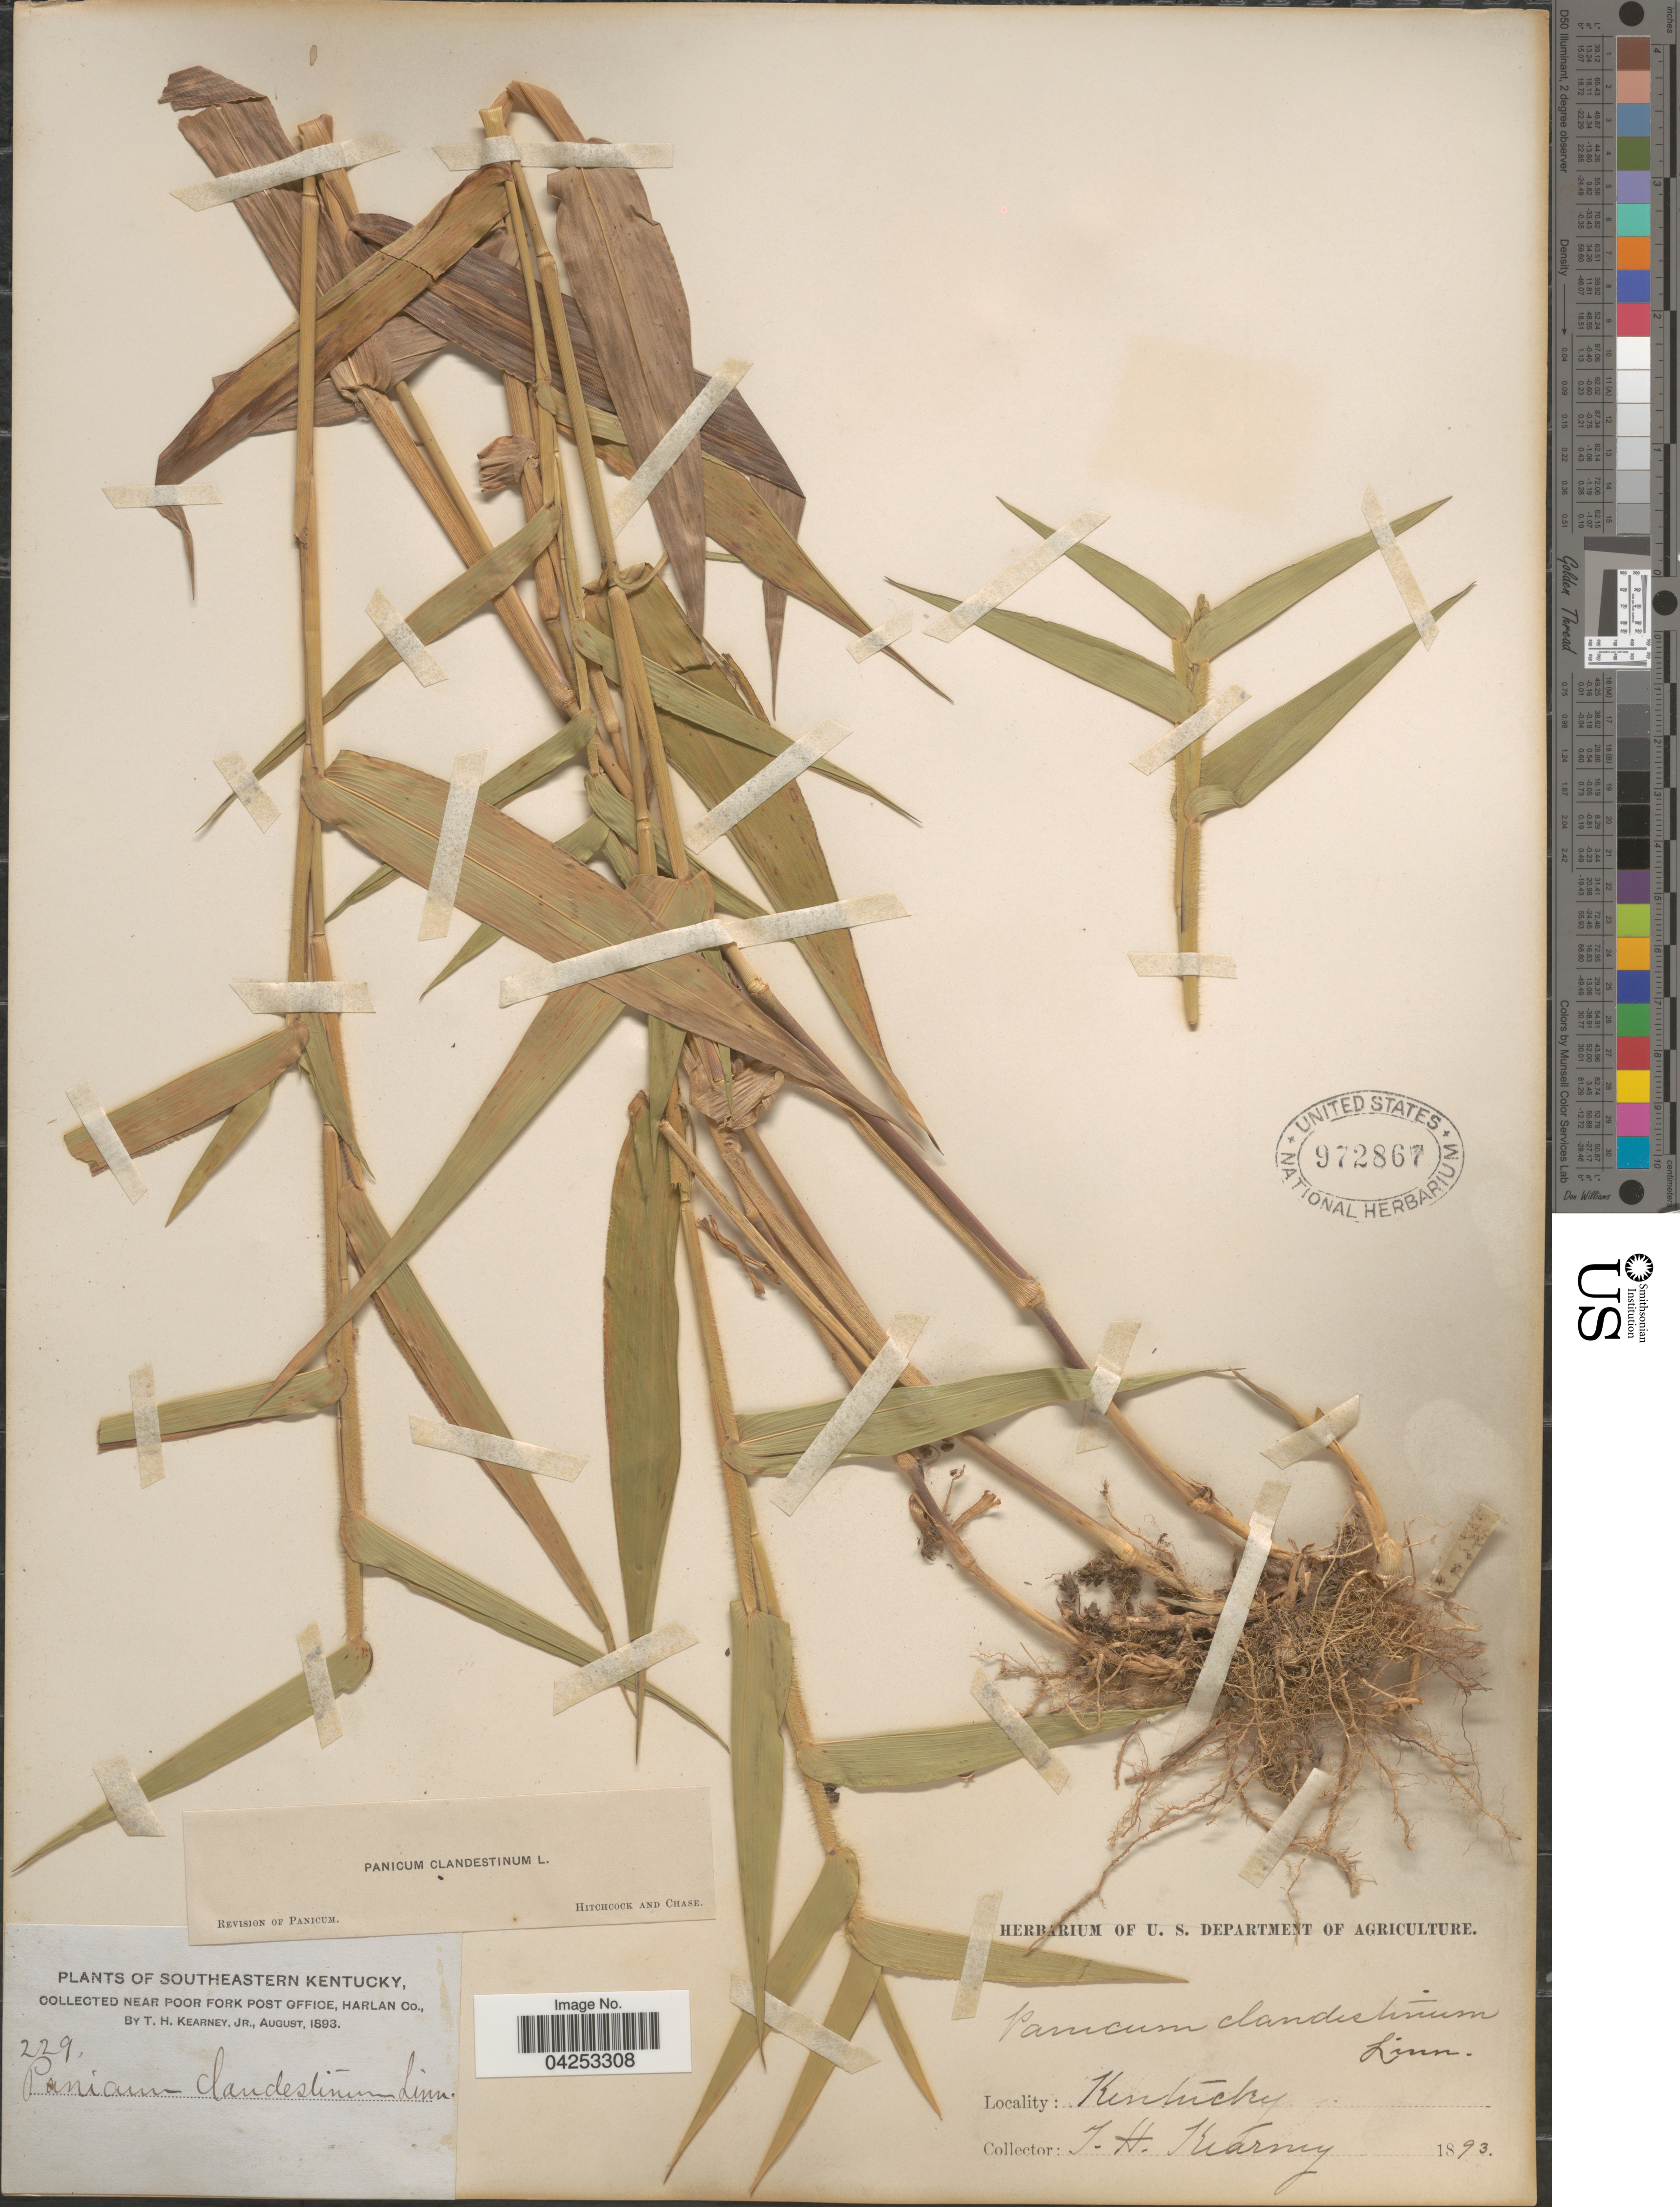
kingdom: Plantae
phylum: Tracheophyta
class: Liliopsida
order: Poales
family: Poaceae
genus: Dichanthelium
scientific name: Dichanthelium clandestinum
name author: (L.) Gould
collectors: T. H. Kearney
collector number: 229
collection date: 1893-08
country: United States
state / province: Kentucky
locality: Southeastern Kentucky, near Poor Fork Post Office, Harlan Co.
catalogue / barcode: US 972867